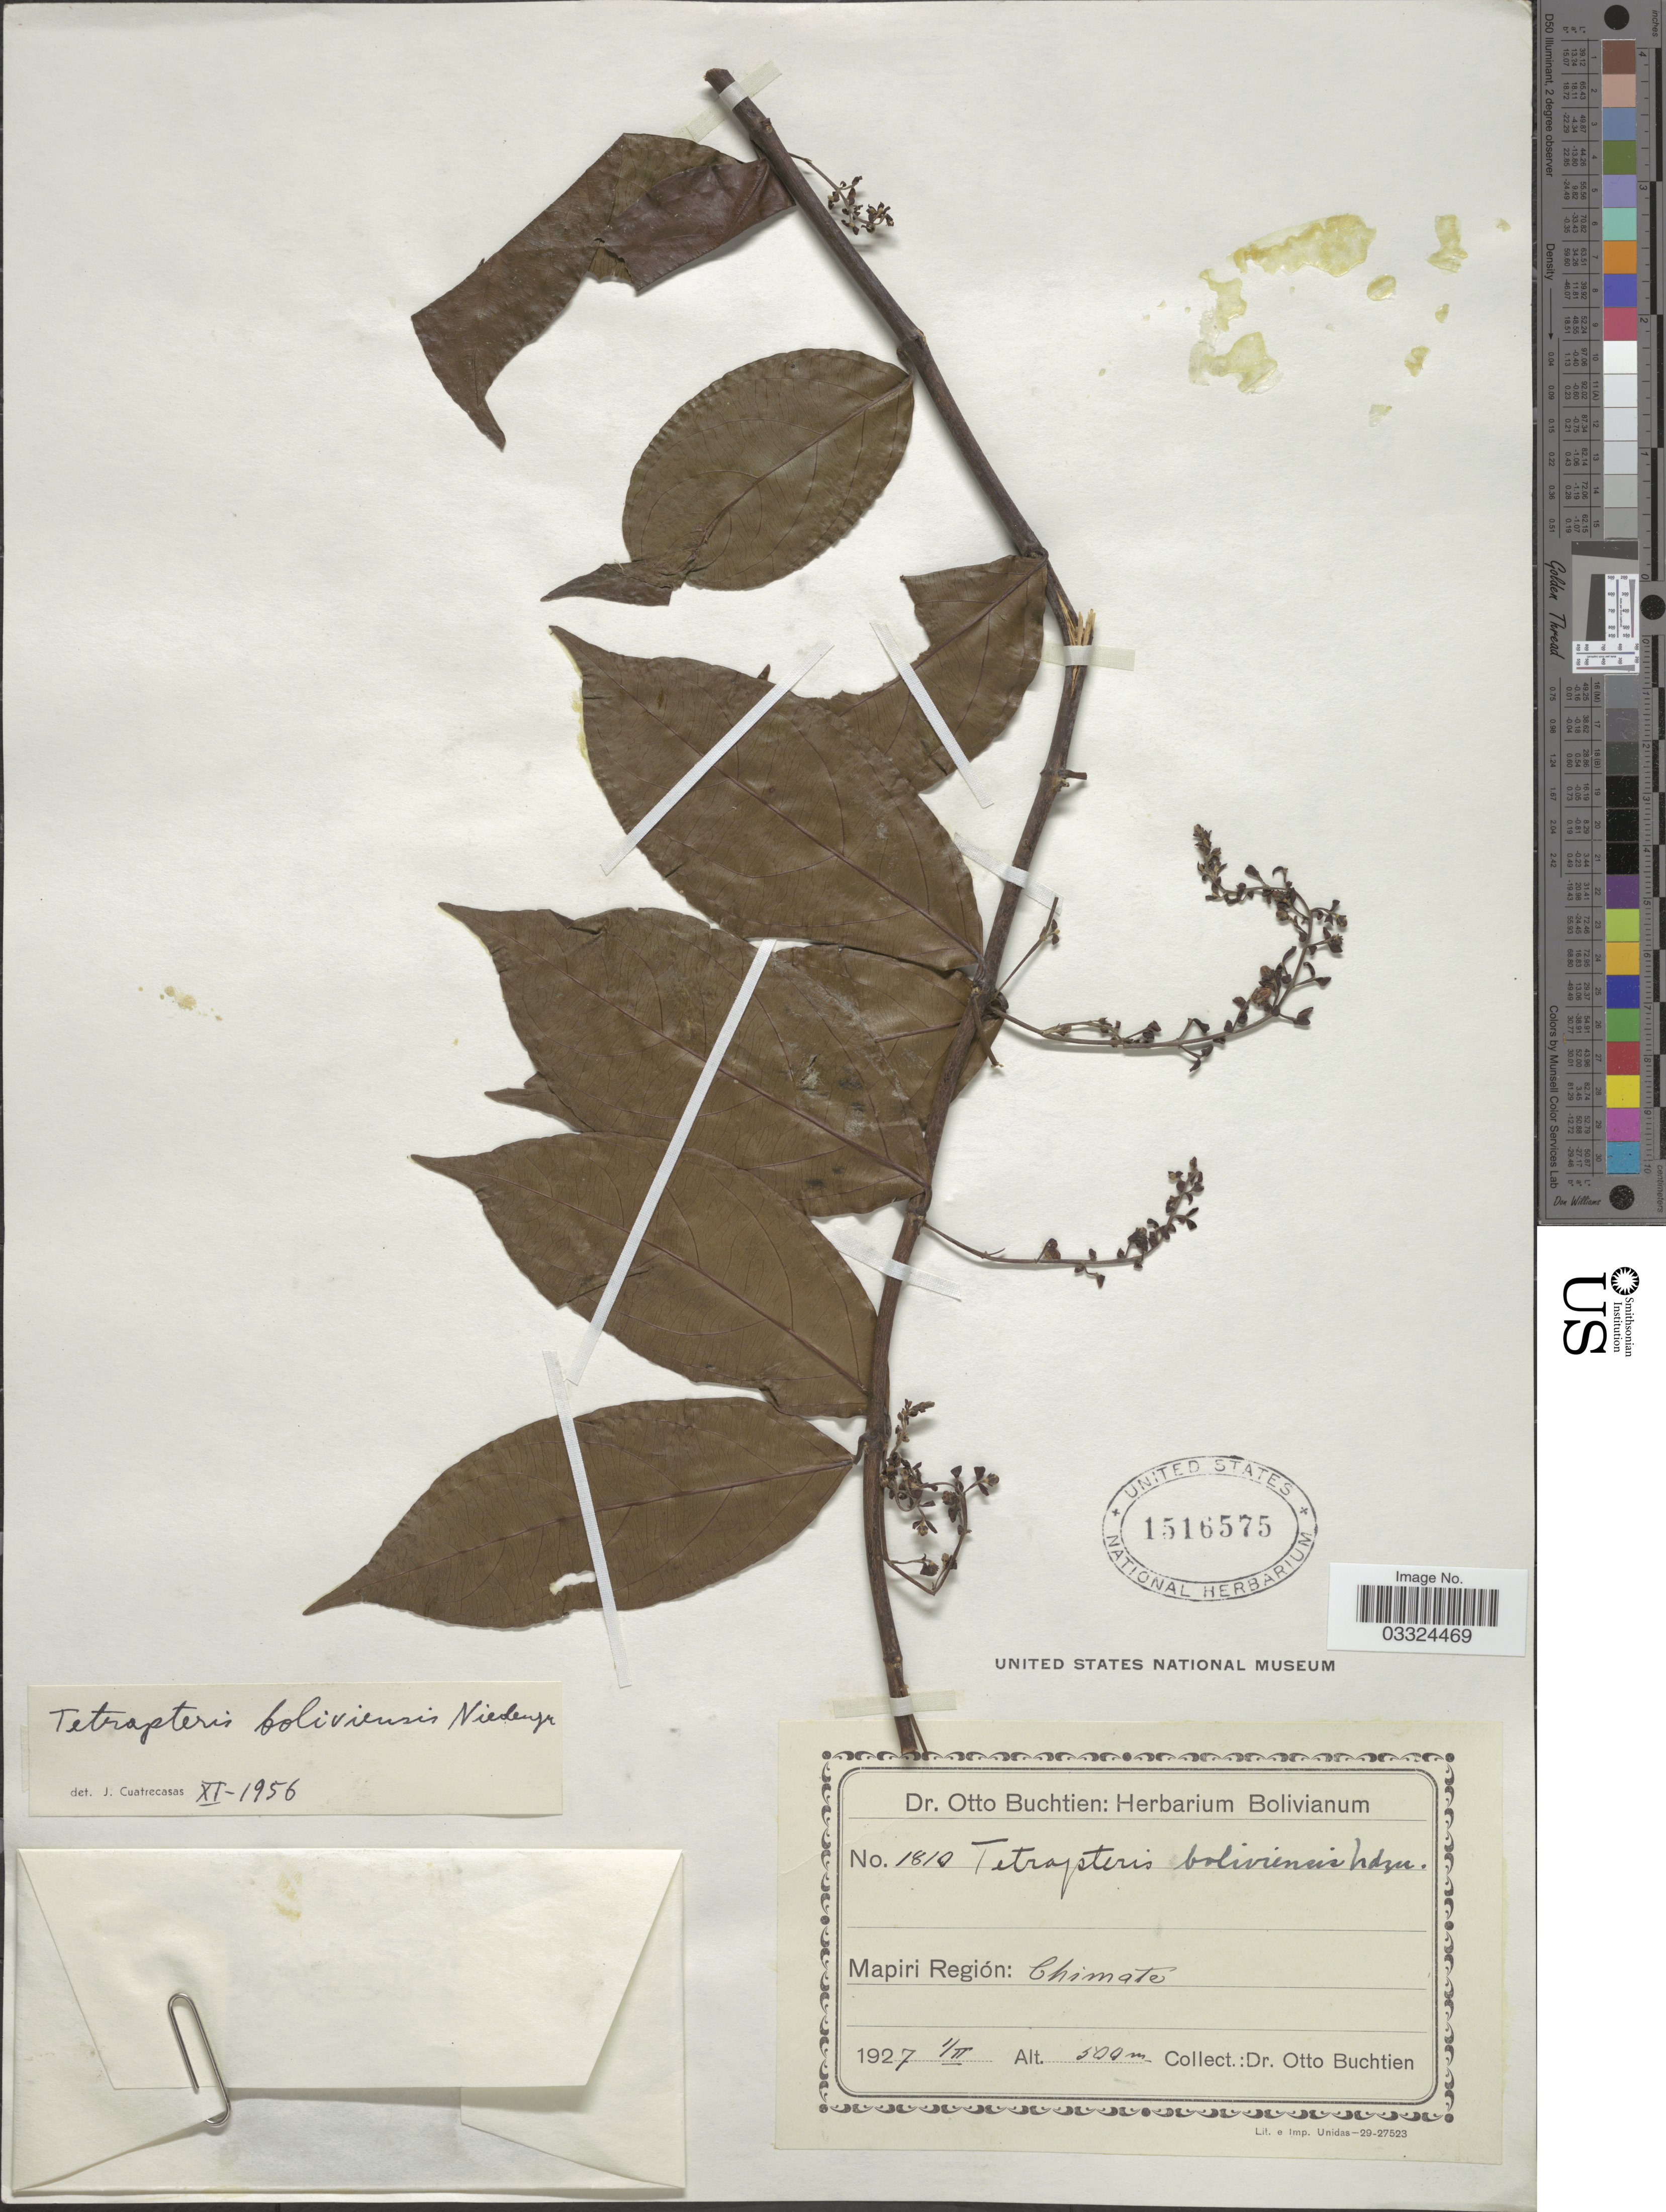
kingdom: Plantae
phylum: Tracheophyta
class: Magnoliopsida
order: Malpighiales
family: Malpighiaceae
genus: Glicophyllum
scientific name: Glicophyllum stylopterum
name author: (A. Juss.) R.F. Almeida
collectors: O. Buchtien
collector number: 1810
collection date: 1927-02-01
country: Bolivia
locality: Mapiri Región: Chimate.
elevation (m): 500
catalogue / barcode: US 1516575